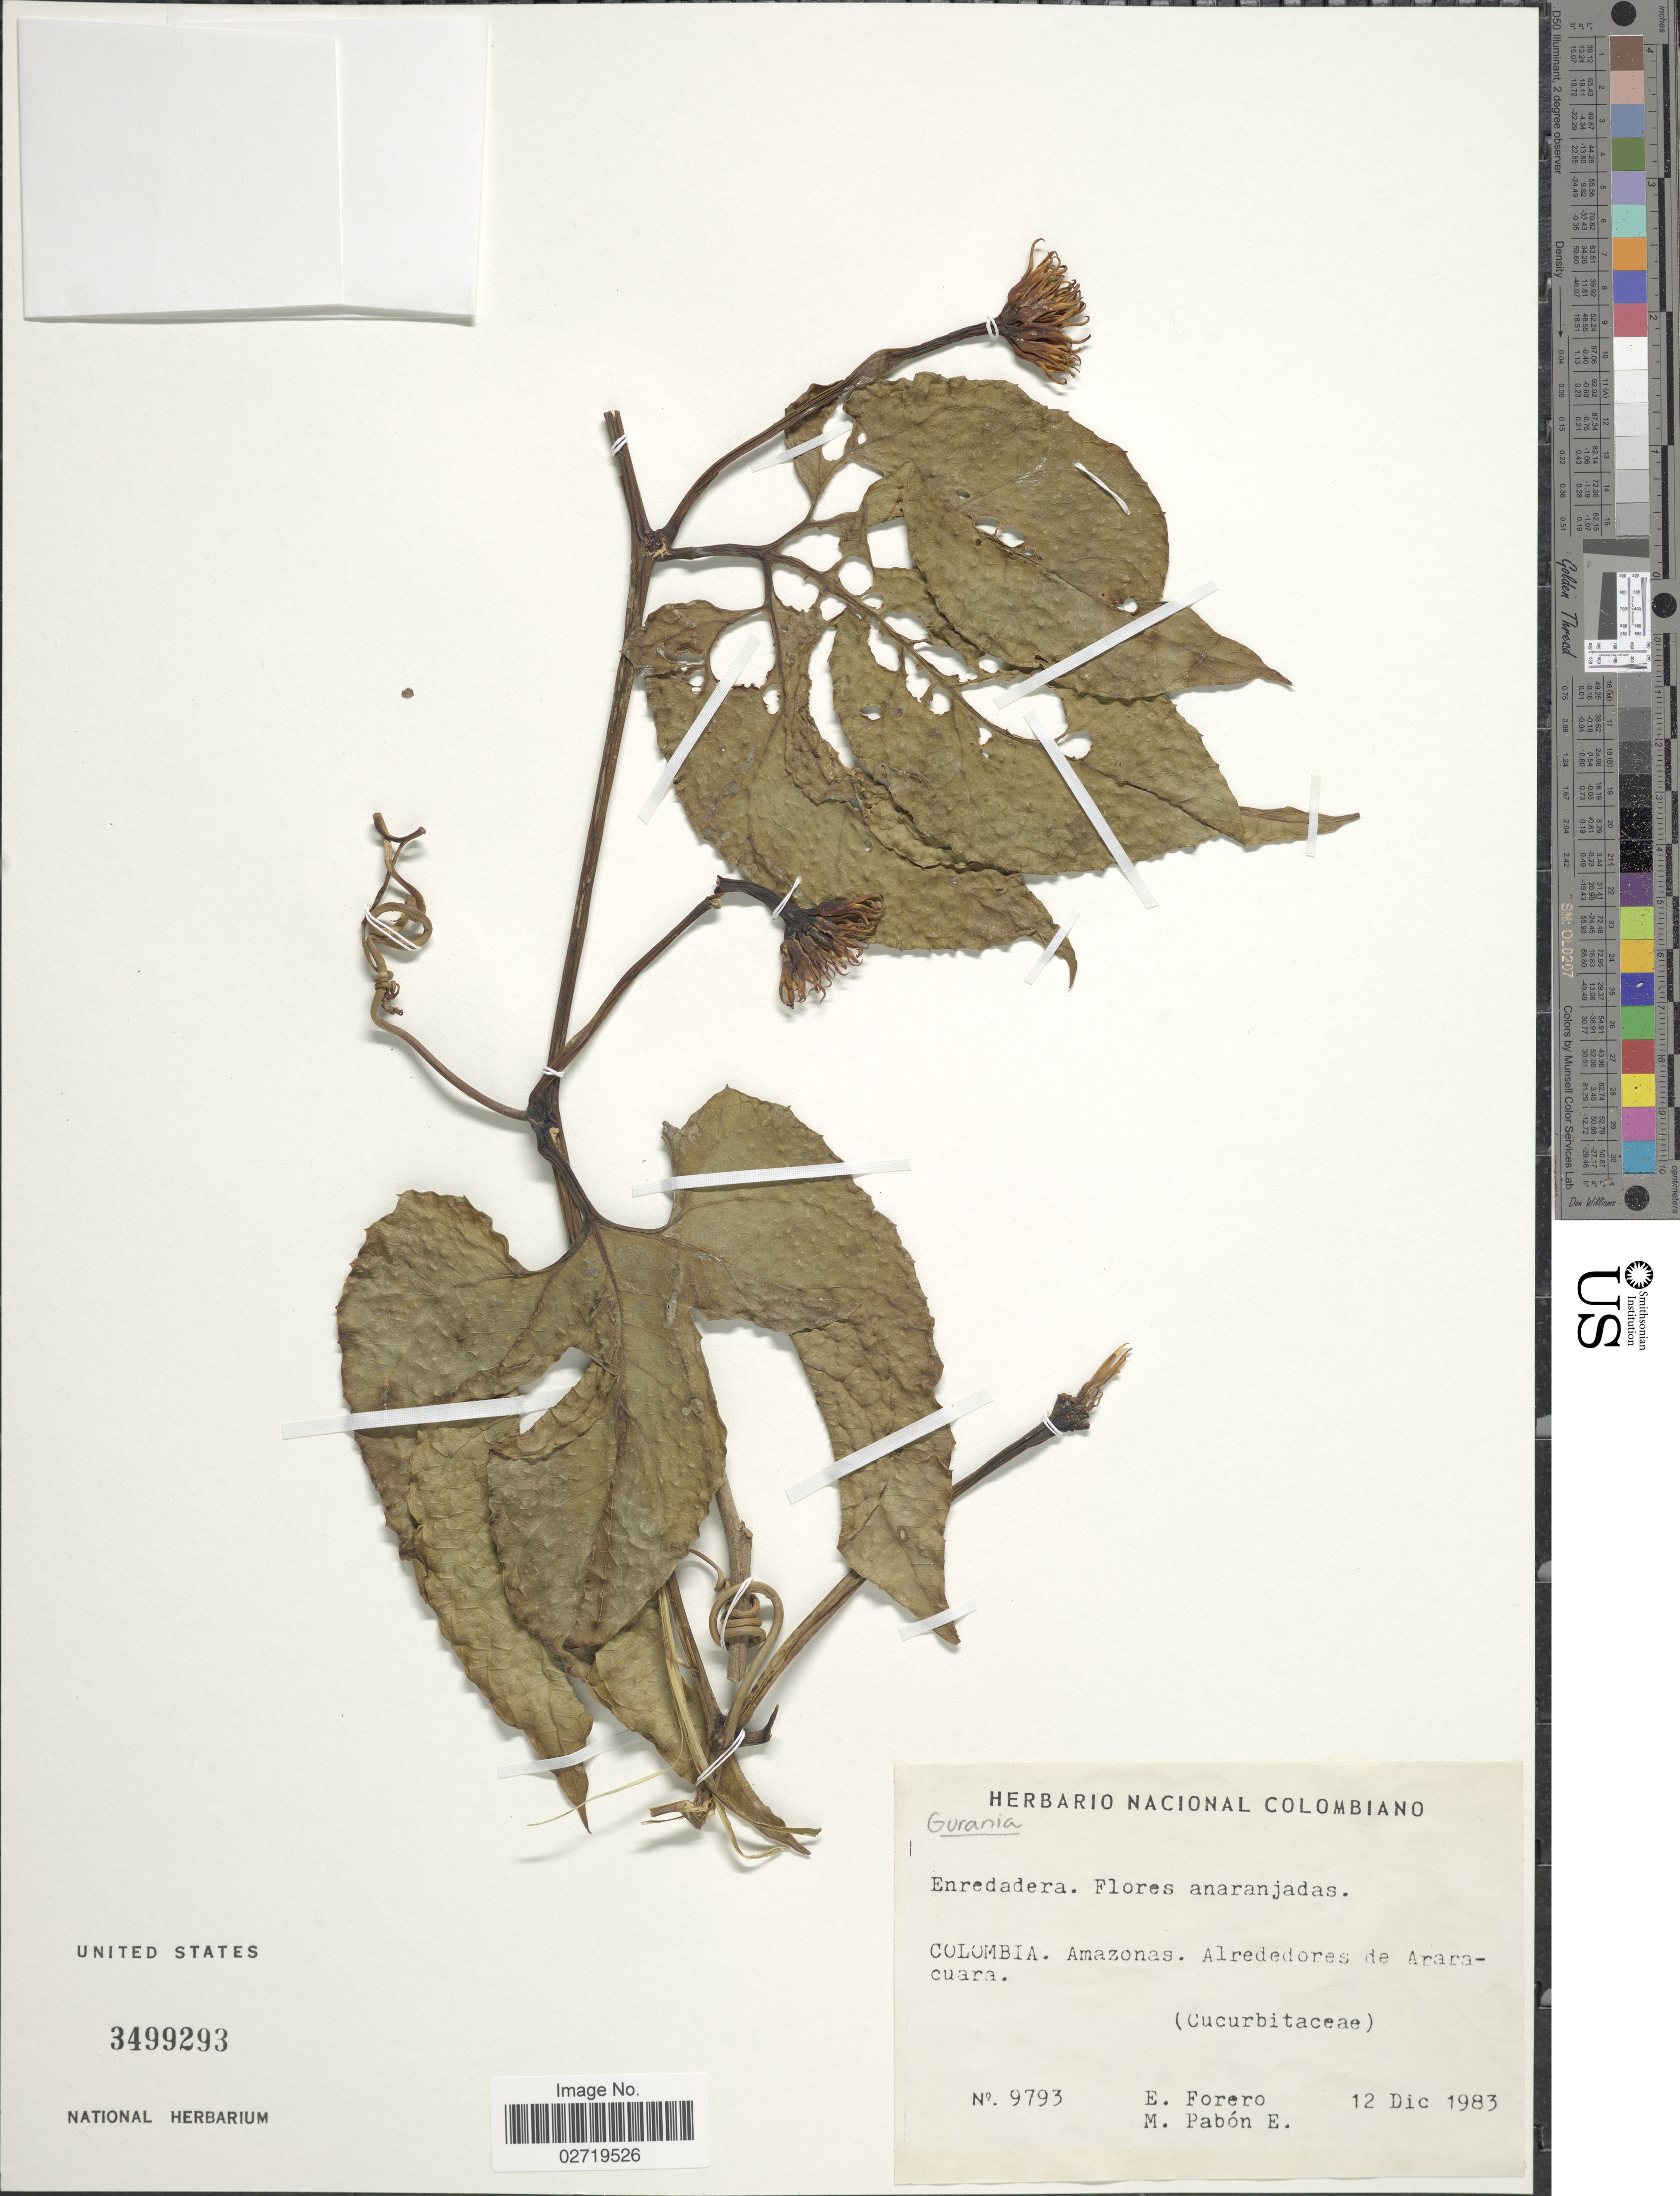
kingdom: Plantae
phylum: Tracheophyta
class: Magnoliopsida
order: Cucurbitales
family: Cucurbitaceae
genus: Gurania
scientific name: Gurania sp.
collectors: E. Forero & M. A. Pabon E.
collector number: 9793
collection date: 1983-12-12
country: Colombia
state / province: Amazônas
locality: Alrededores de Araracuara. Enredadera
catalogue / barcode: US 3499293